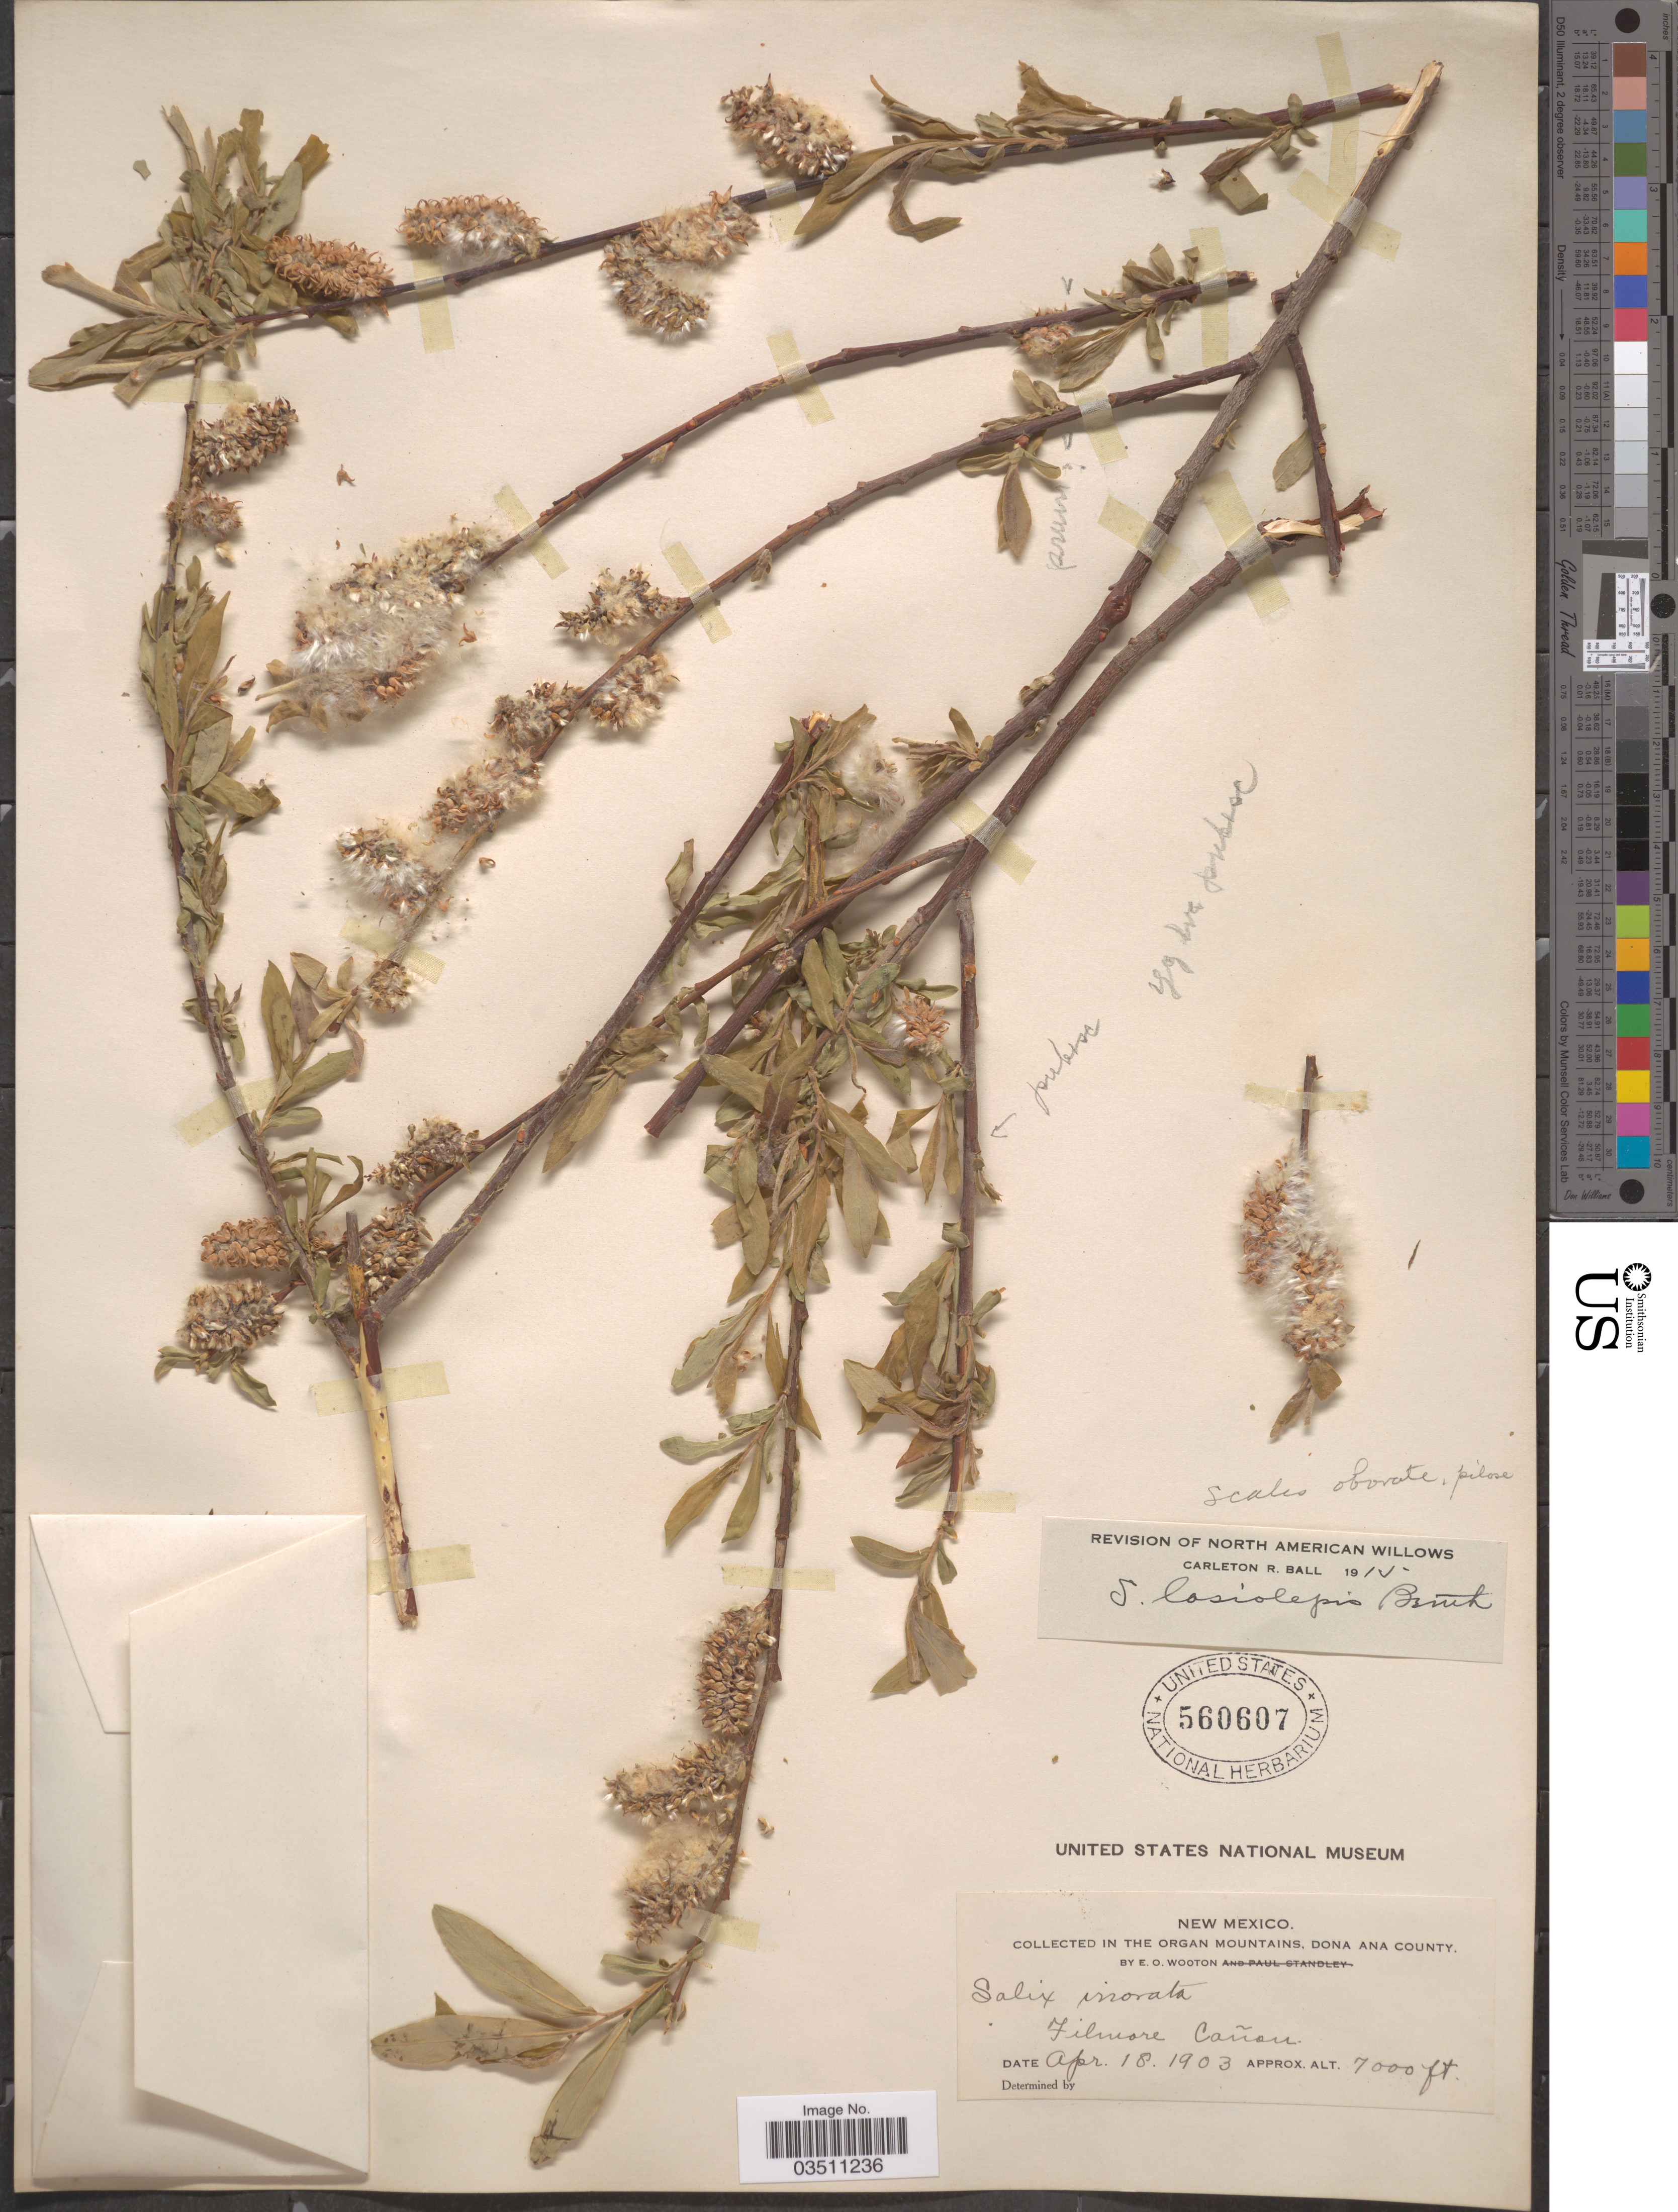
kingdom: Plantae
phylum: Tracheophyta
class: Magnoliopsida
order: Malpighiales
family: Salicaceae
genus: Salix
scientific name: Salix lasiolepis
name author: Benth.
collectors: E. O. Wooton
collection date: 1903-04-18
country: United States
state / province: New Mexico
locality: In the Organ Mountains, Dona Ana County. Filmore Cañon.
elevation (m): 2134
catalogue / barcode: US 560607